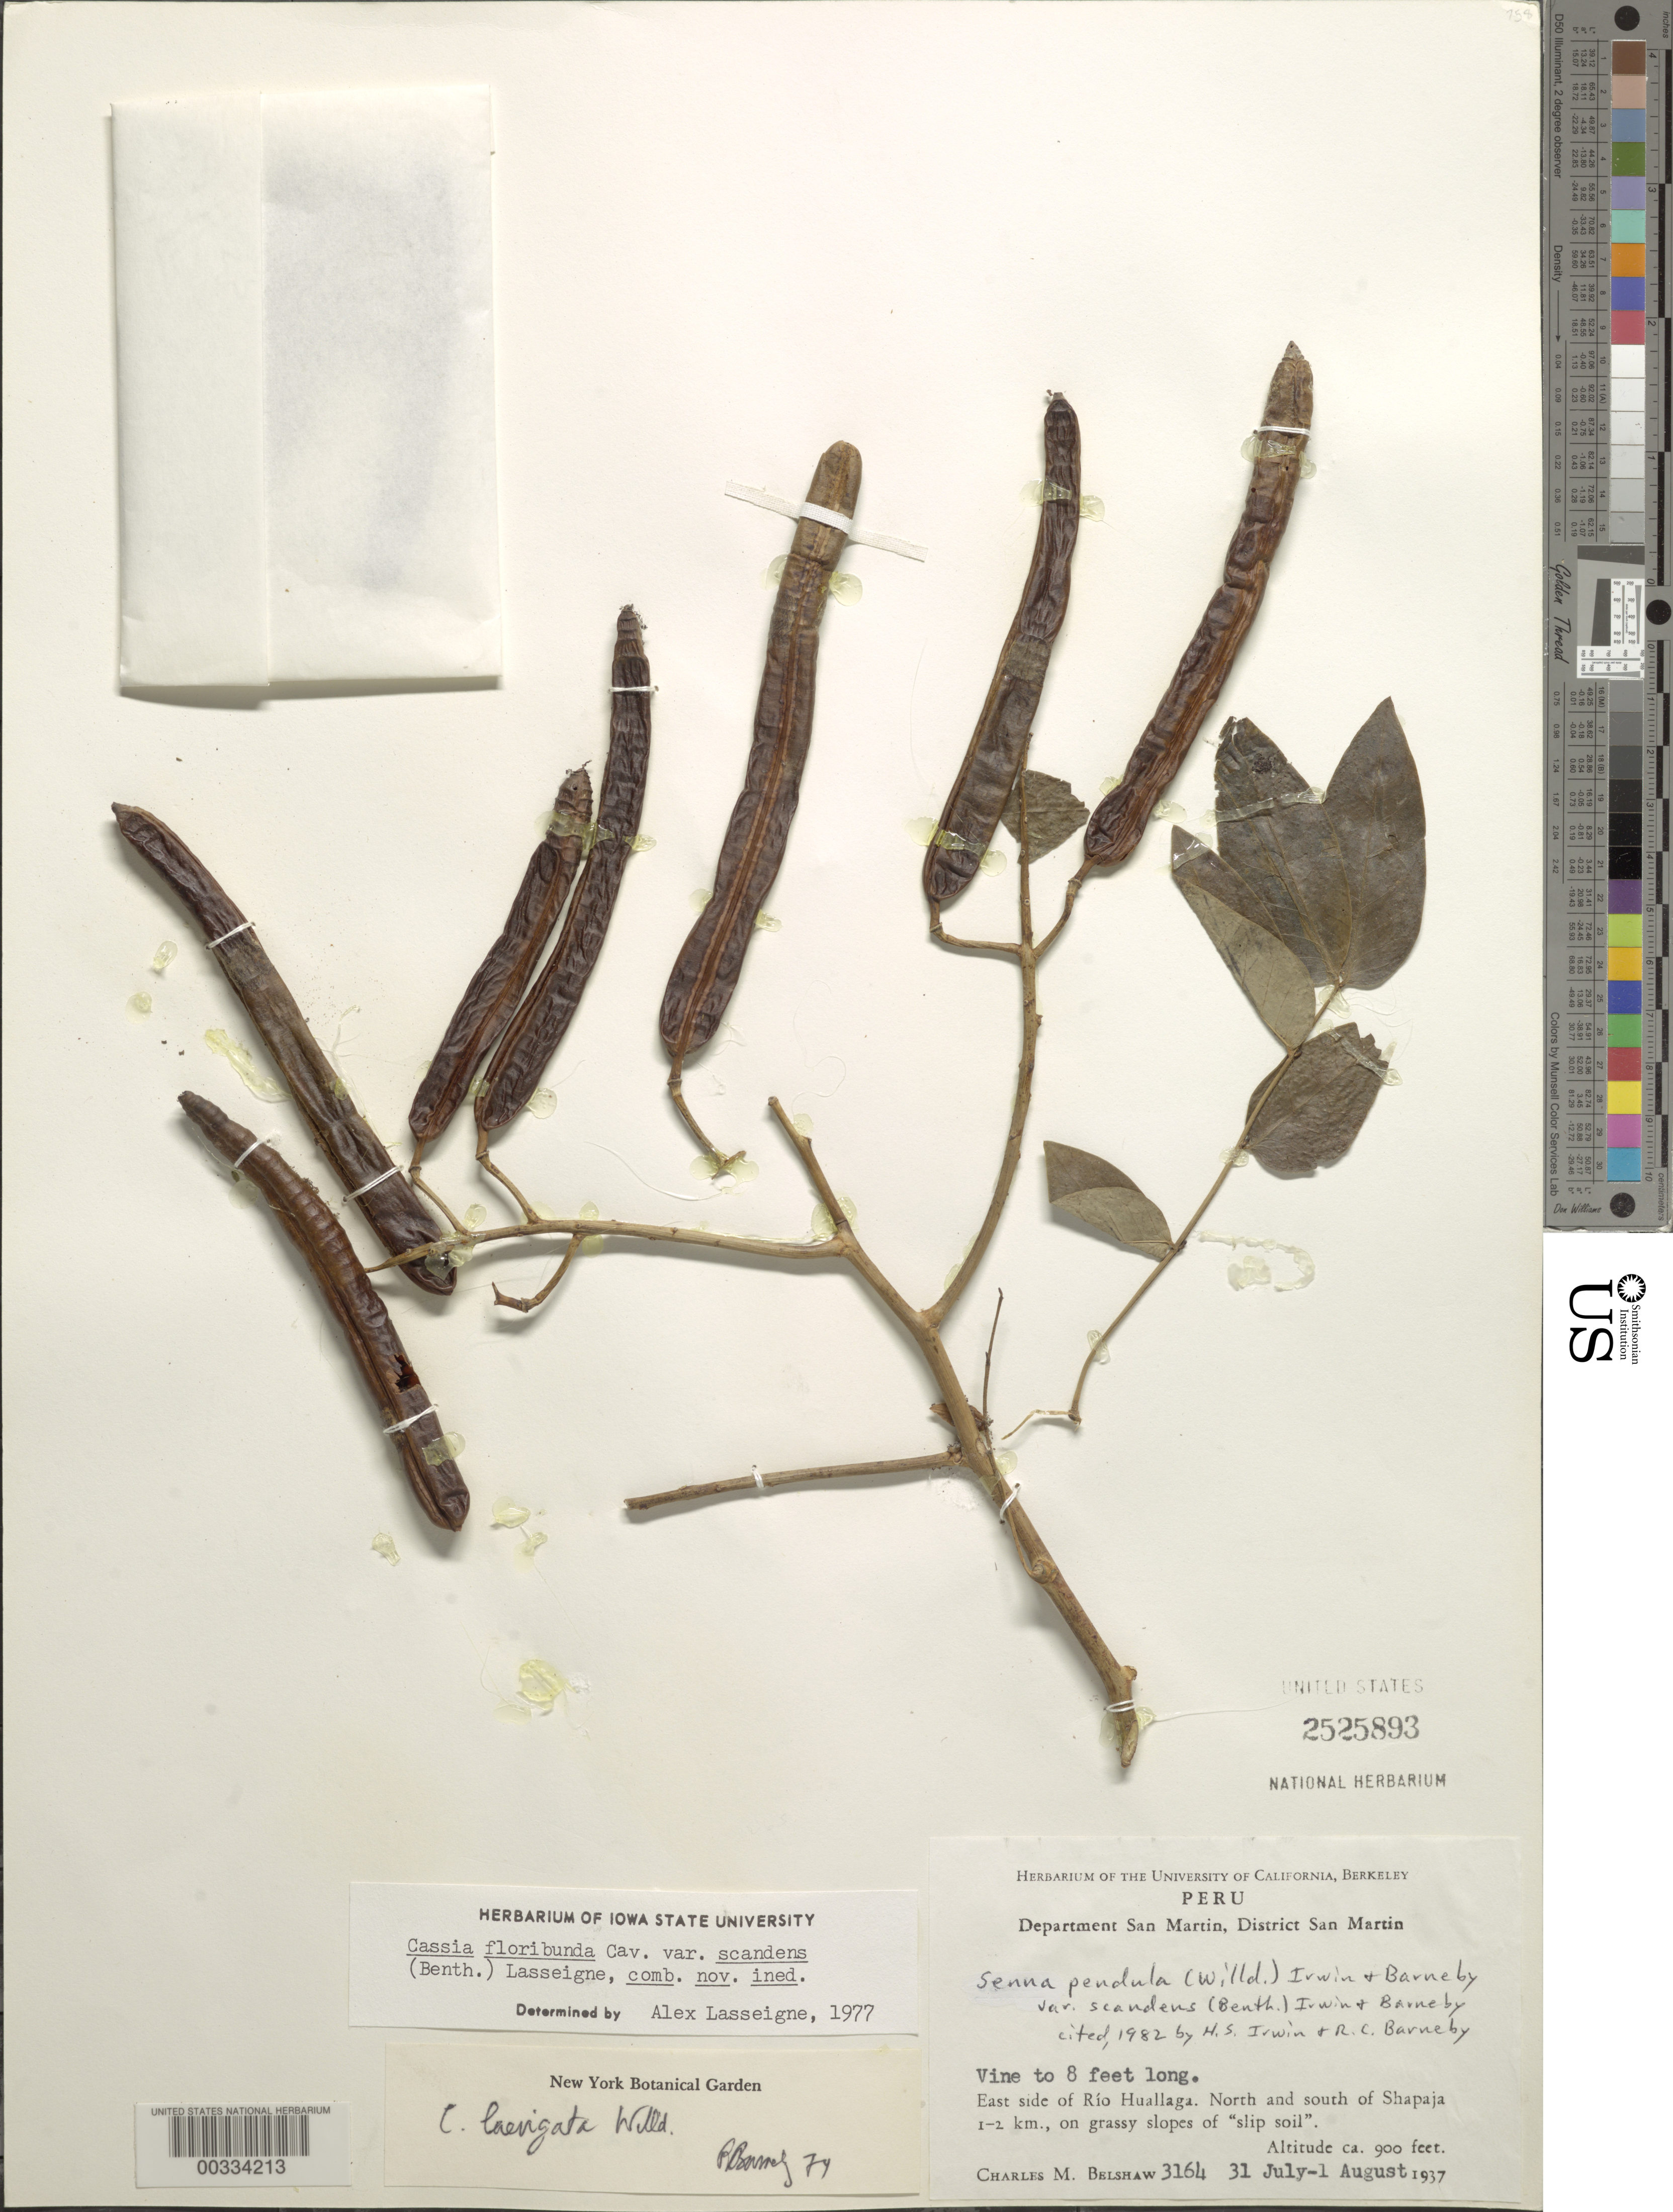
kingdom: Plantae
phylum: Tracheophyta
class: Magnoliopsida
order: Fabales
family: Fabaceae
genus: Senna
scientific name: Senna pendula var. scandens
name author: (Benth.) H.S. Irwin & Barneby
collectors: C. Shaw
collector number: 3164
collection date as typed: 31 Jul 1937 to 01 Aug 1937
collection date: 1937-07-31/1937-08-01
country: Peru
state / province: San Martín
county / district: San Martín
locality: E side of rio huallaga, n and S of shapaja, 1-2 km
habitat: Grassy slopes of "slip soil"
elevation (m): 274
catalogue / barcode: US 2525893